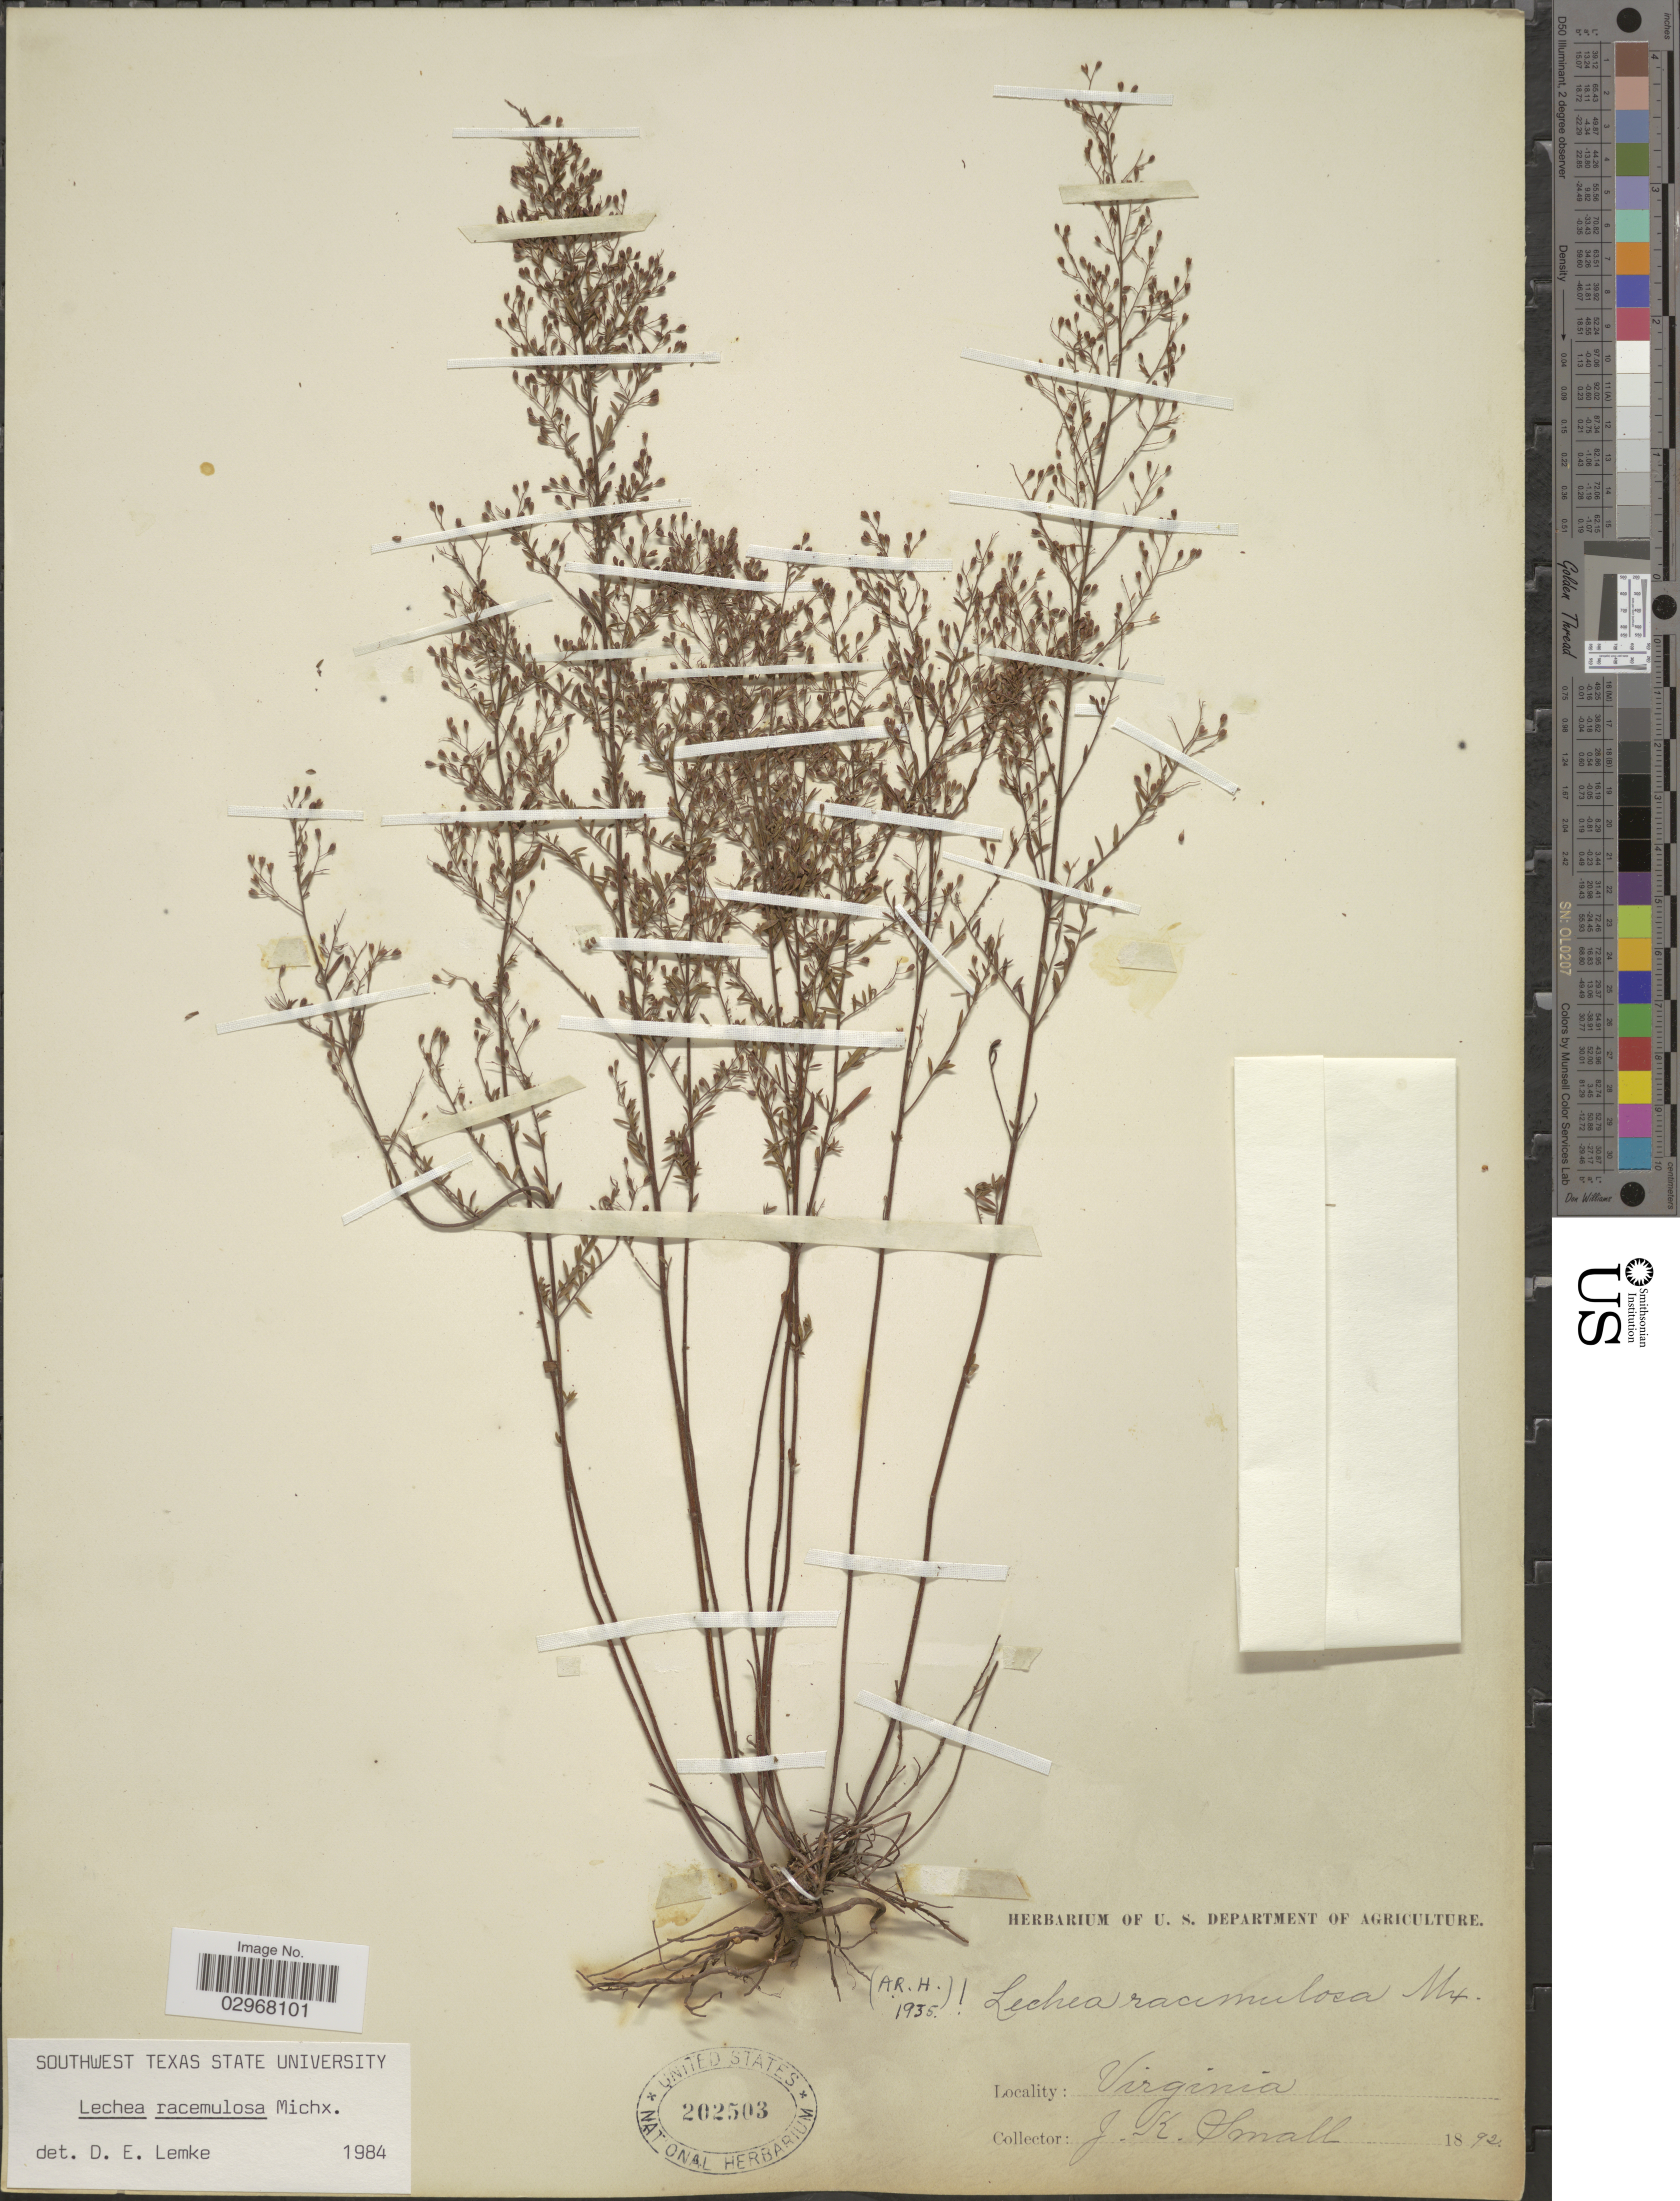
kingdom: Plantae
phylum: Tracheophyta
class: Magnoliopsida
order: Malvales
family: Cistaceae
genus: Lechea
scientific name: Lechea racemulosa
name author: Michx.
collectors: J. K. Small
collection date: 1892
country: United States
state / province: Virginia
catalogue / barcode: US 202503